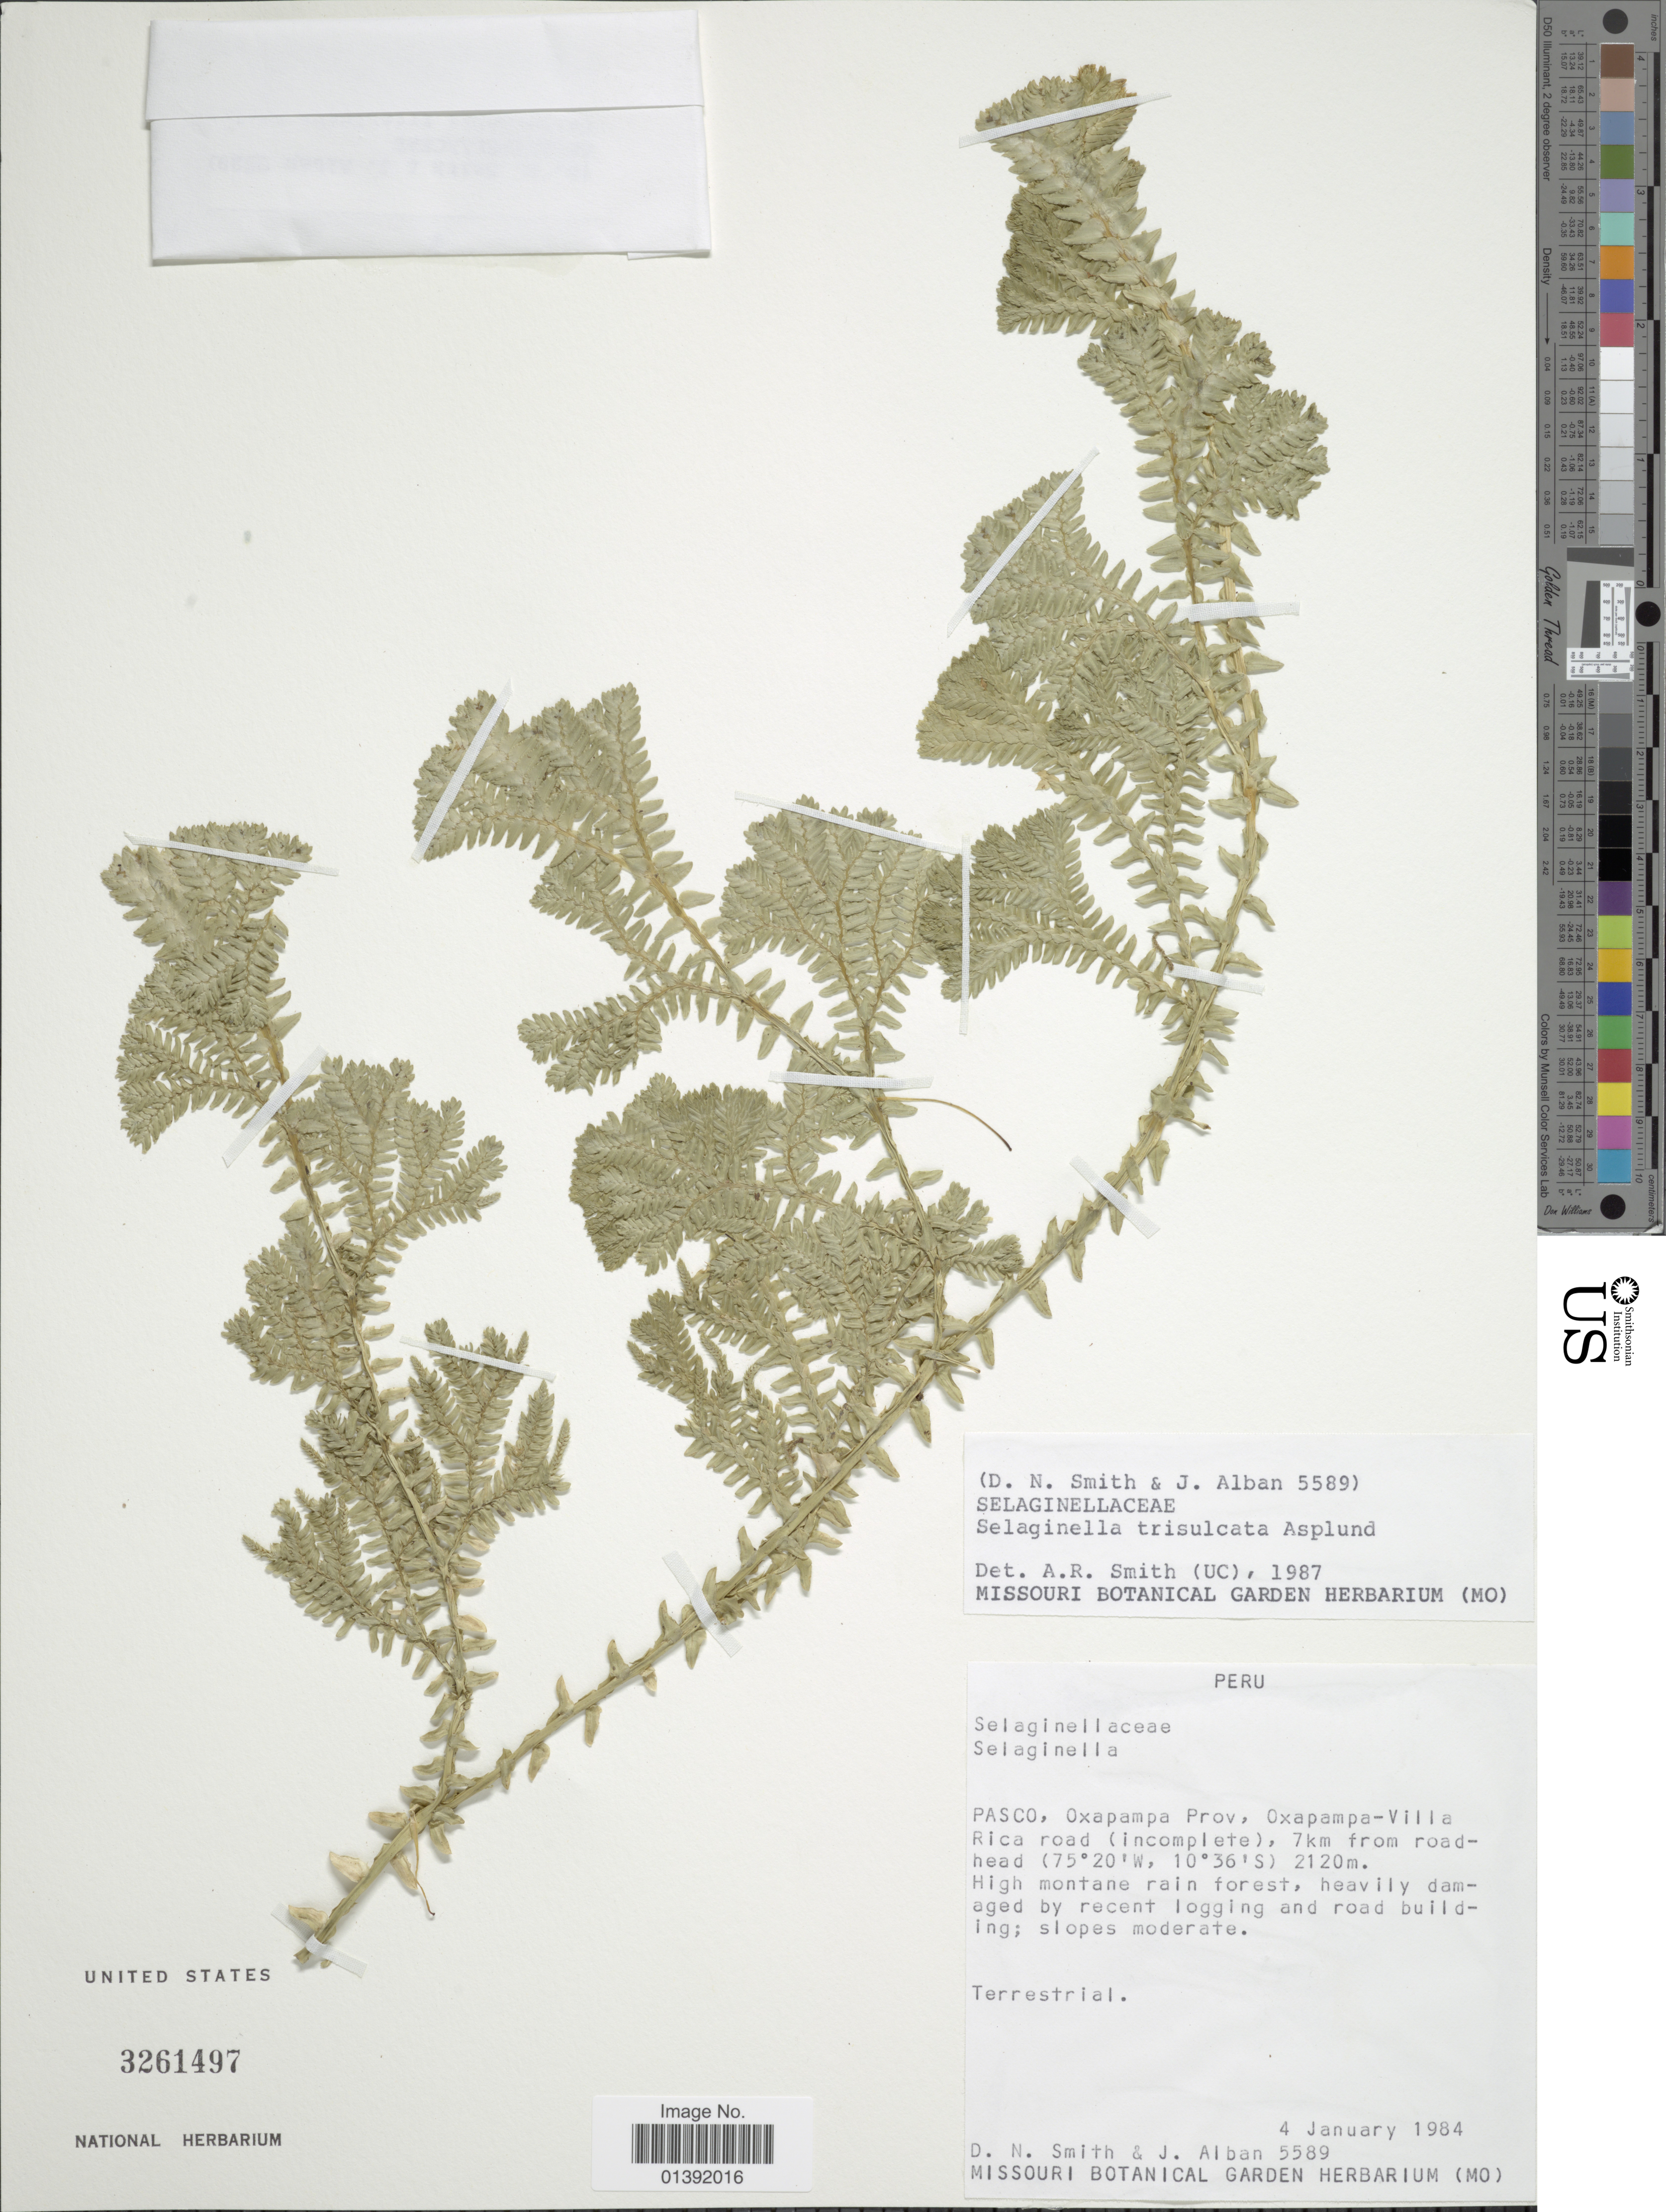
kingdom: Plantae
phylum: Tracheophyta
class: Lycopodiopsida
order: Selaginellales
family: Selaginellaceae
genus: Selaginella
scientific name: Selaginella trisulcata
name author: Aspl.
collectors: D. Smith & J. Alban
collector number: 5589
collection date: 1984-01-04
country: Peru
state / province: Pasco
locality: Oxapampa, Oxapampa-Villa Rica road (incomplete), 7 km from road-head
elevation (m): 2120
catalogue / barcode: US 3261497